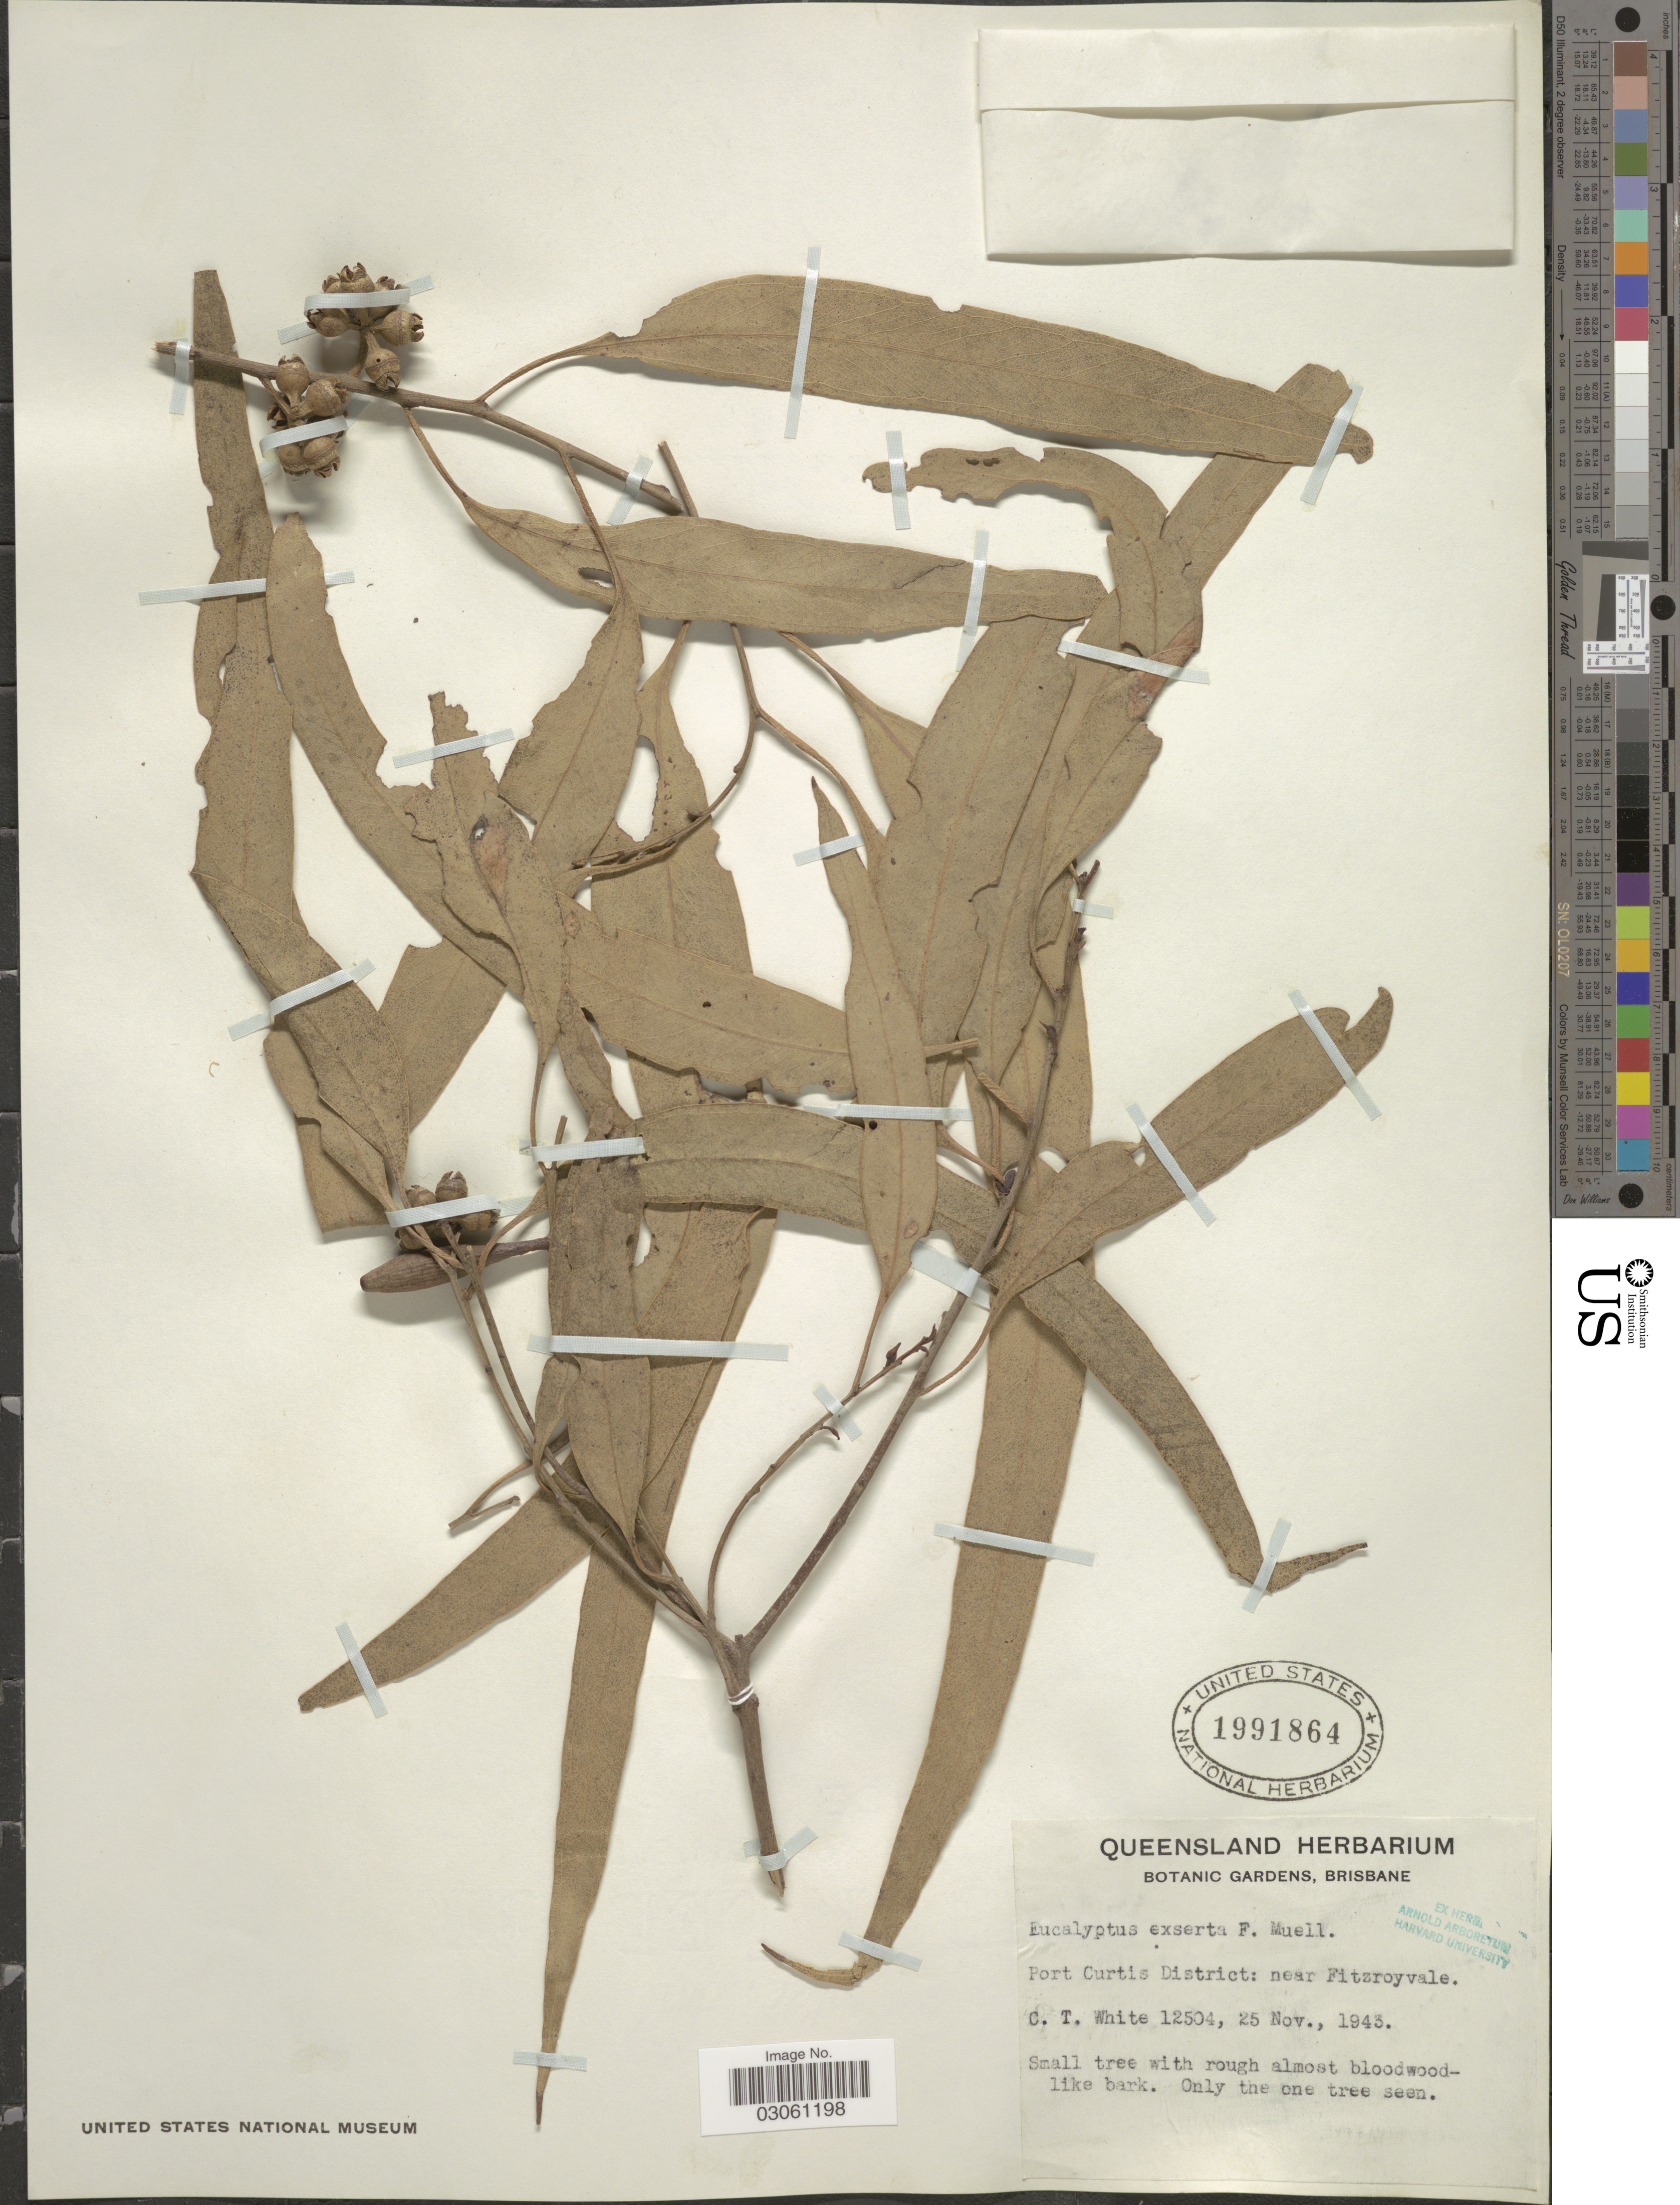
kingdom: Plantae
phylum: Tracheophyta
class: Magnoliopsida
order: Myrtales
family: Myrtaceae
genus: Eucalyptus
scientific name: Eucalyptus exserta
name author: F. Muell.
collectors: C. T. White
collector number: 12504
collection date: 1943-11-25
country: Australia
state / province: Queensland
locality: Port Curtis District: near Fitzroyvale.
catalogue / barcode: US 1991864